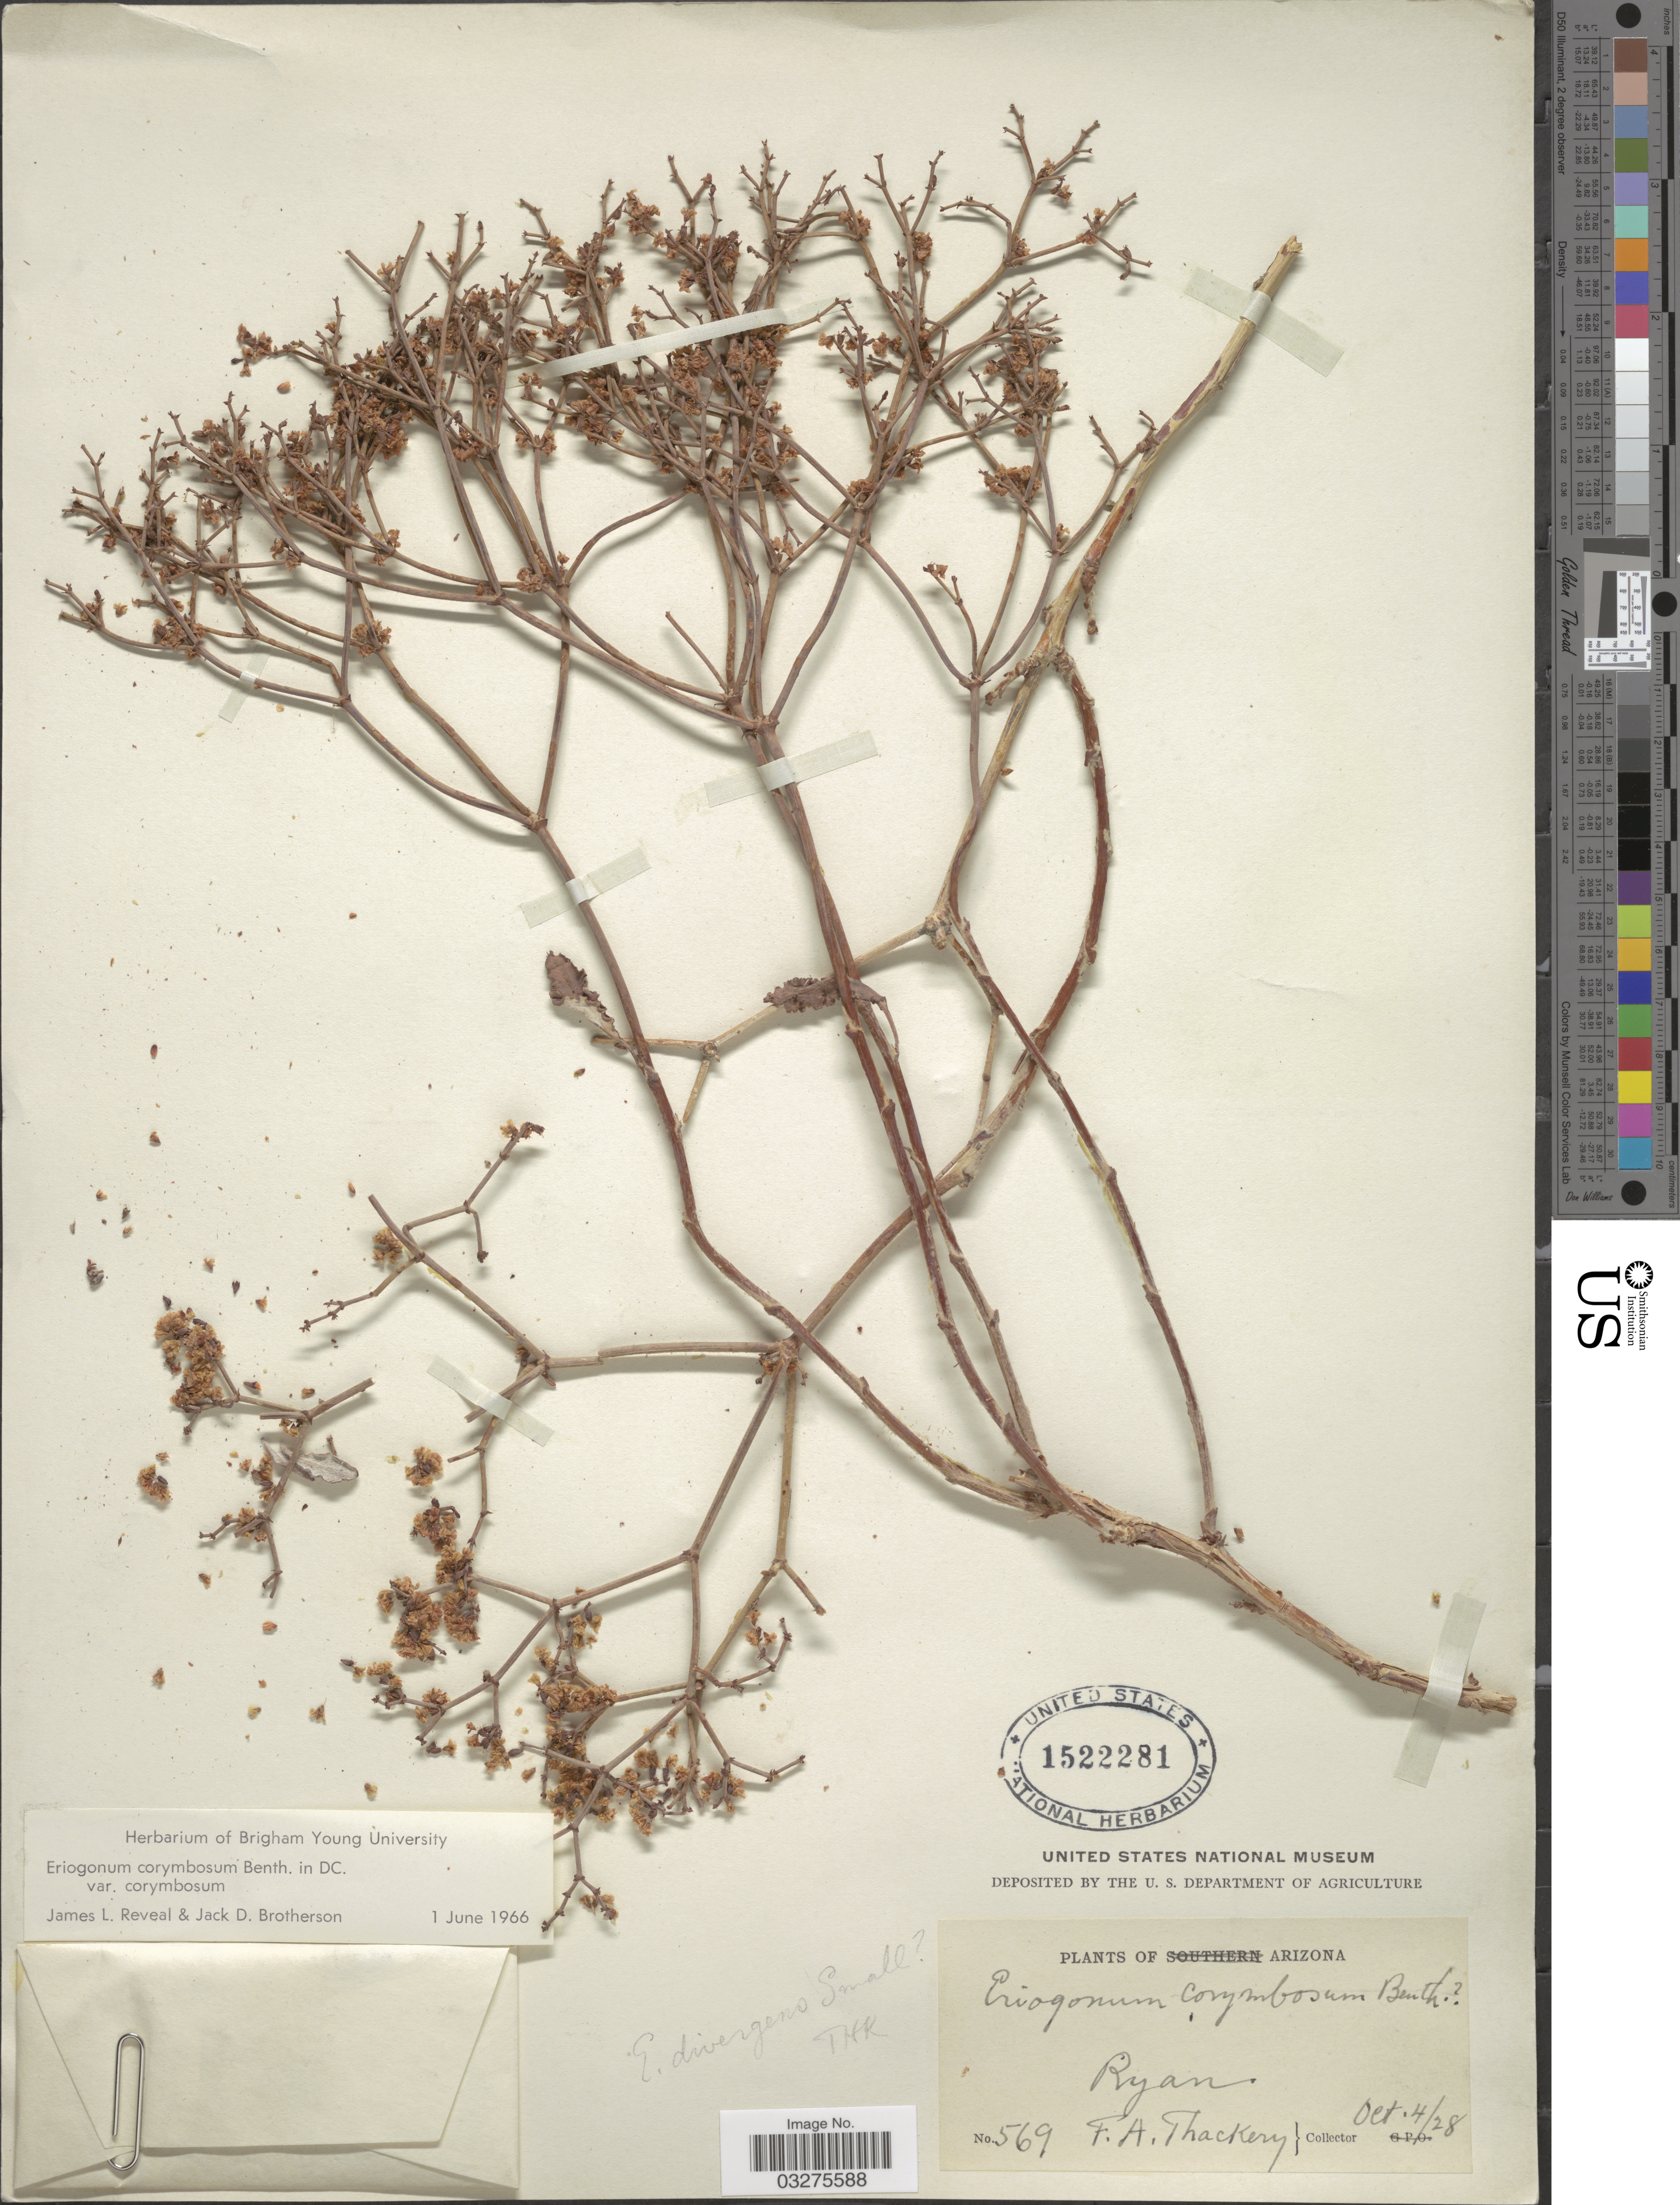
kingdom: Plantae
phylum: Tracheophyta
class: Magnoliopsida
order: Caryophyllales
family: Polygonaceae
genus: Eriogonum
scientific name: Eriogonum corymbosum var. corymbosum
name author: Benth.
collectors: F. Thackery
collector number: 569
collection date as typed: Transcribed d/m/y: 4/10/28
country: United States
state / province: Arizona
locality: Ryan.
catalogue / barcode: US 1522281